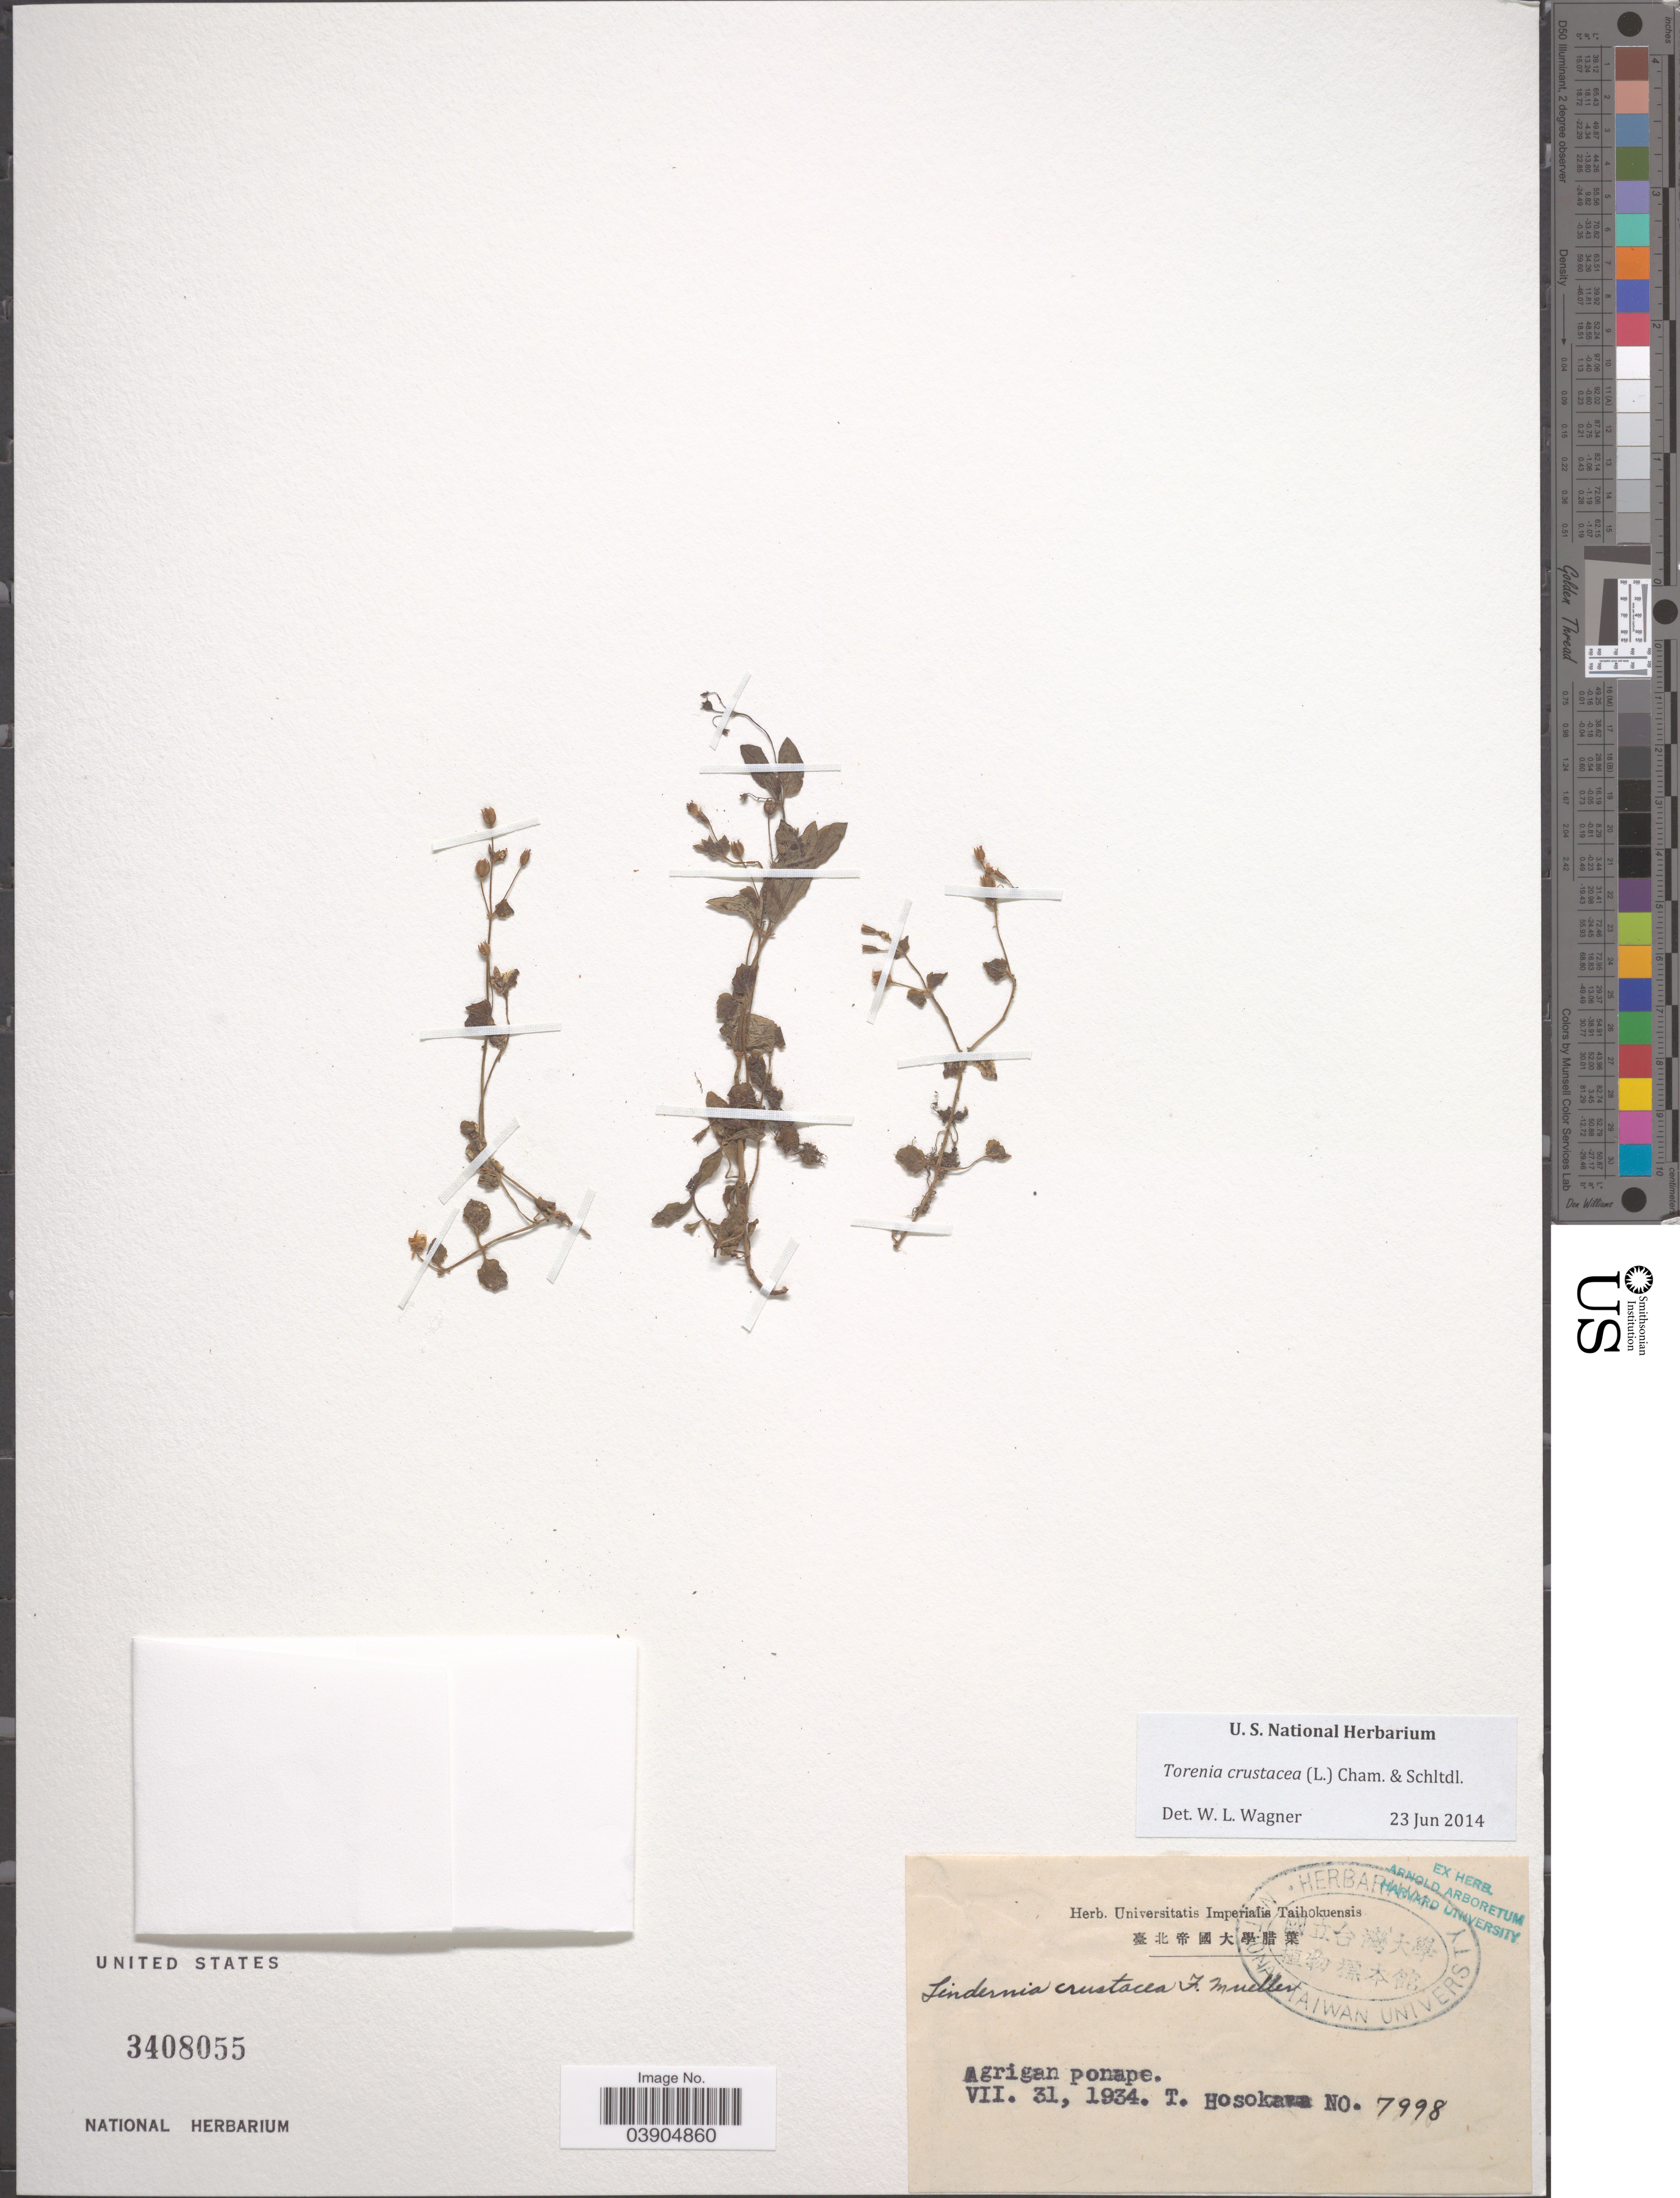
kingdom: Plantae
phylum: Tracheophyta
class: Magnoliopsida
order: Lamiales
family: Linderniaceae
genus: Lindernia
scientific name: Lindernia crustacea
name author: (L.) F. Muell.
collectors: T. Hosokawa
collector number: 7998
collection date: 1934-07-31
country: Micronesia, Federated States of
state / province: Pohnpei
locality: Agrigan Ponape.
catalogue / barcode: US 3408055